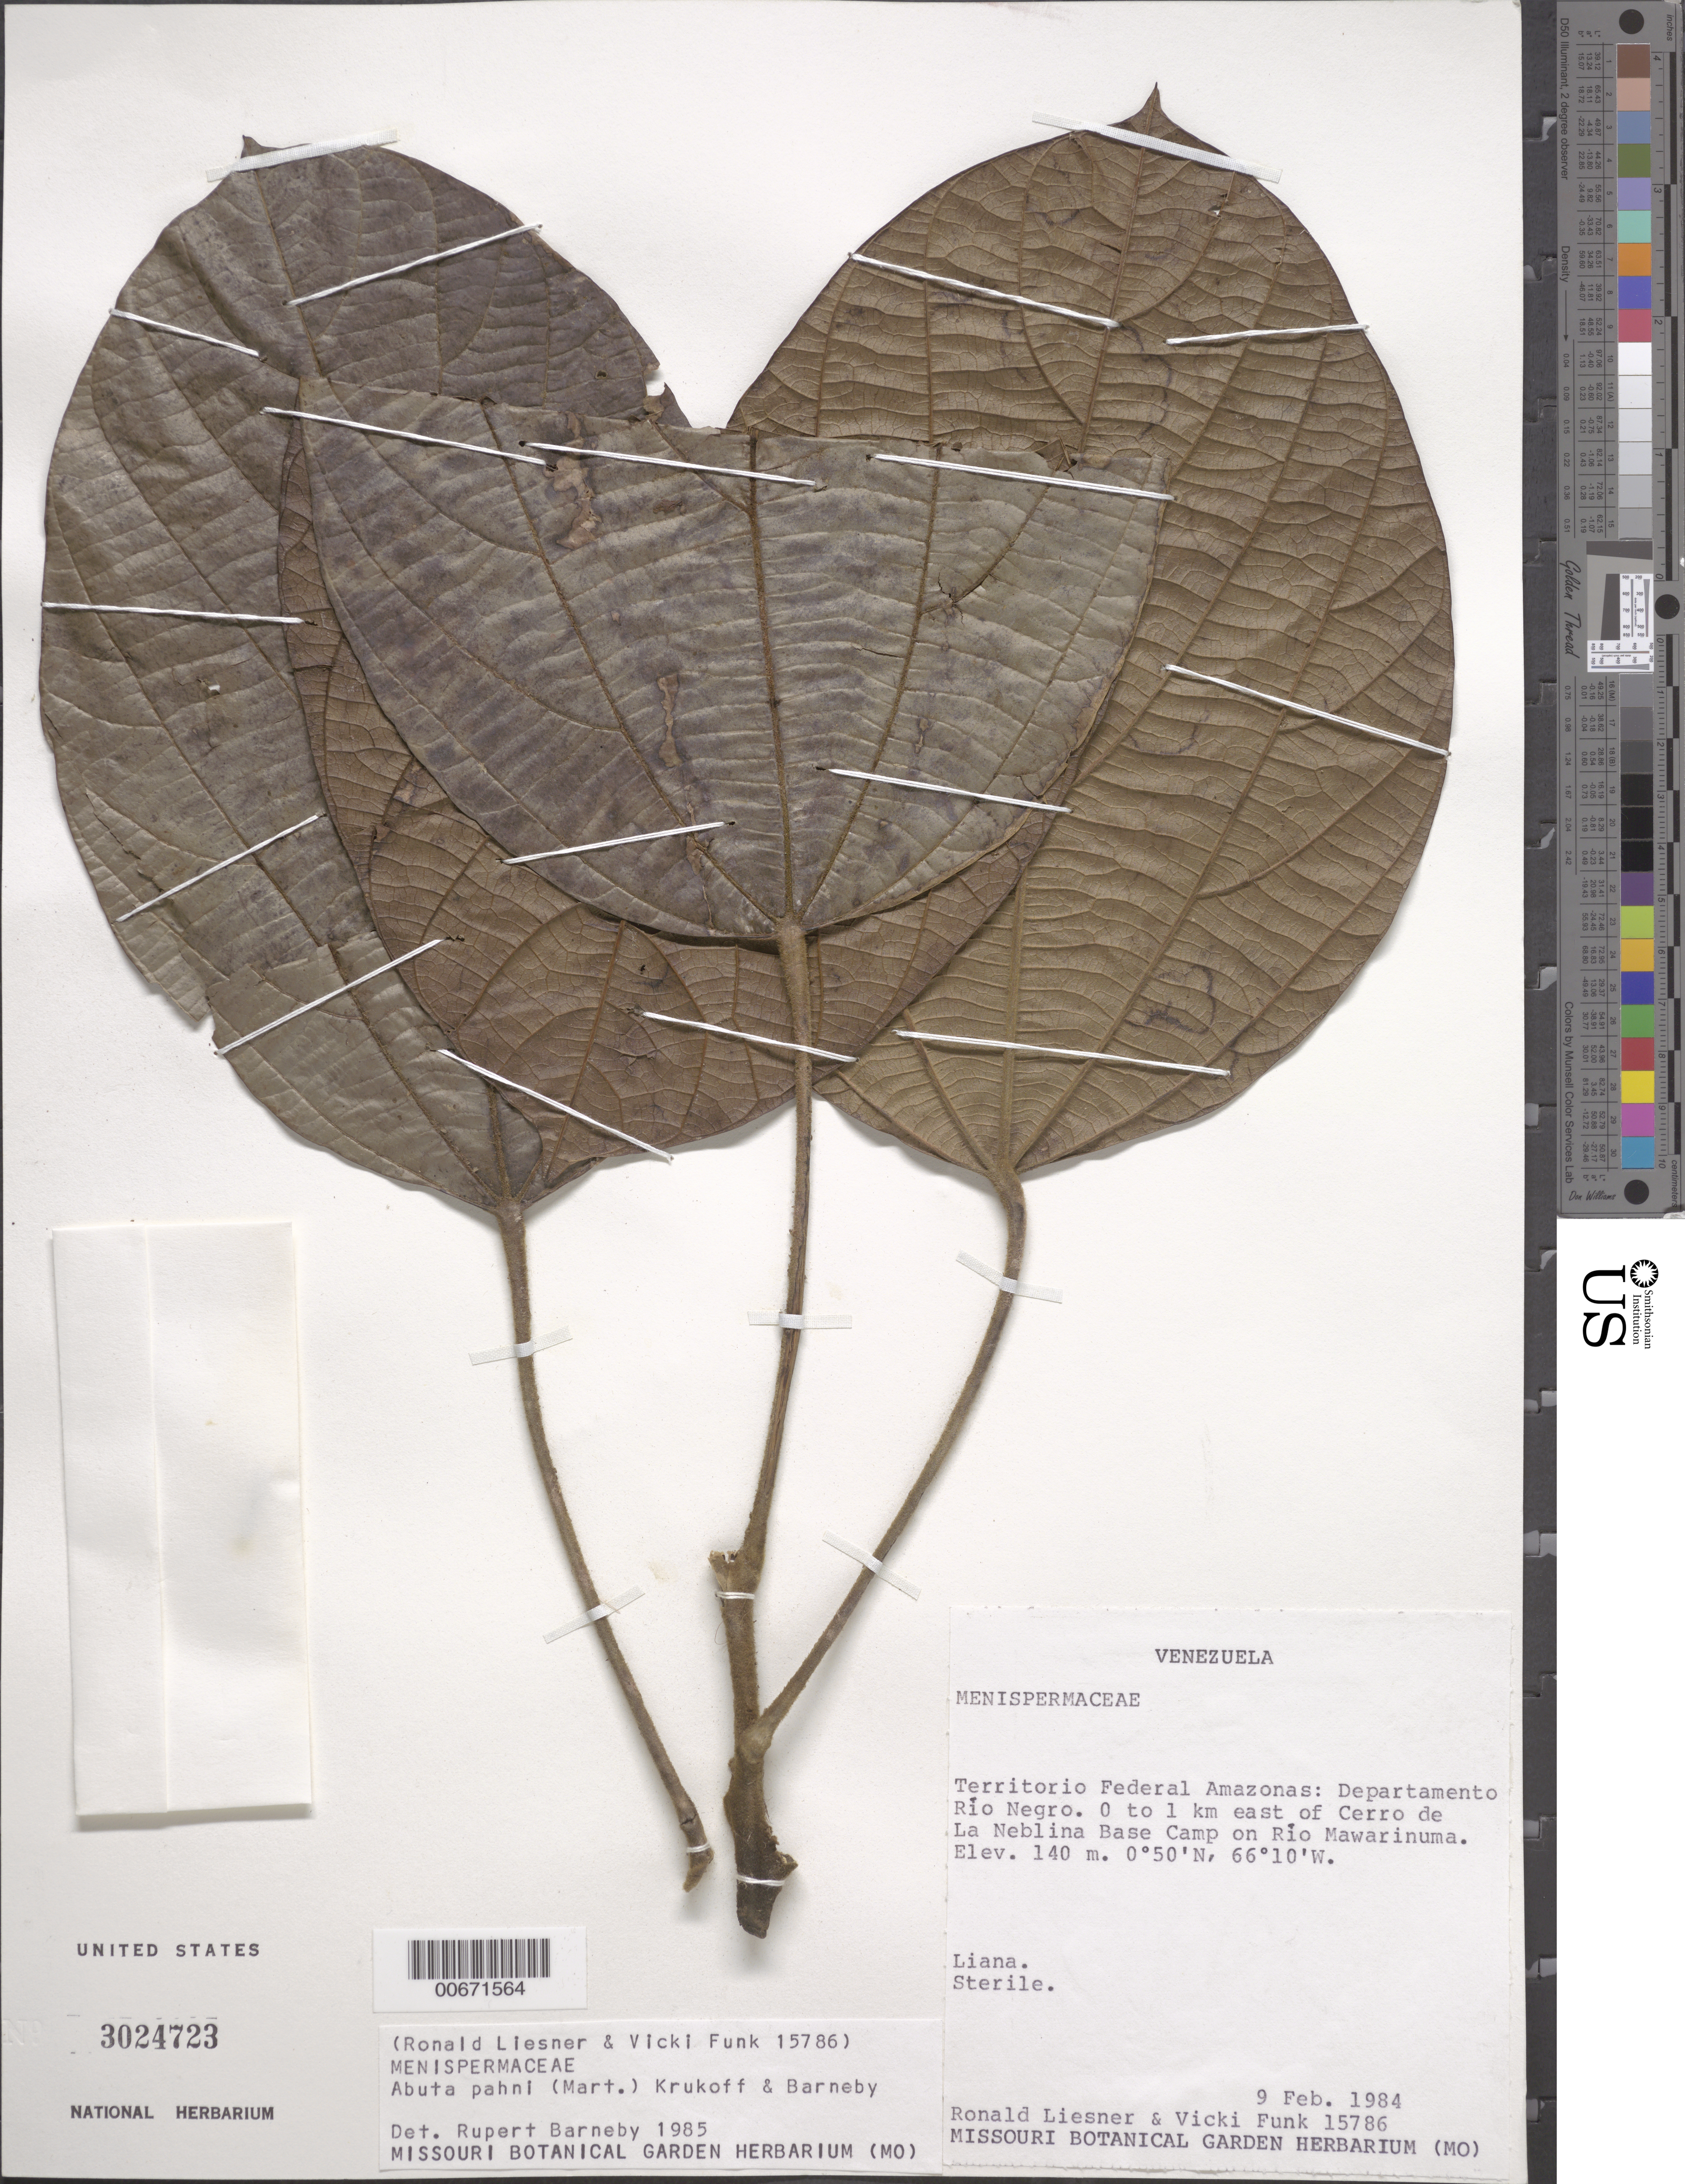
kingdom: Plantae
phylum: Tracheophyta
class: Magnoliopsida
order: Ranunculales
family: Menispermaceae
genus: Abuta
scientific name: Abuta pahni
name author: (Mart.) Krukoff & Barneby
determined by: Barneby, Rupert C., (NY)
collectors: R. L. Liesner & V. Funk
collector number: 15786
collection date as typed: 9-Feb-84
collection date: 1984-02-09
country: Venezuela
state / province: Amazonas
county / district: Río Negro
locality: Río Mawarinuma, 0-1 km E of Cerro de La Neblina Base Camp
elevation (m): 140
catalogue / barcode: US 3024723